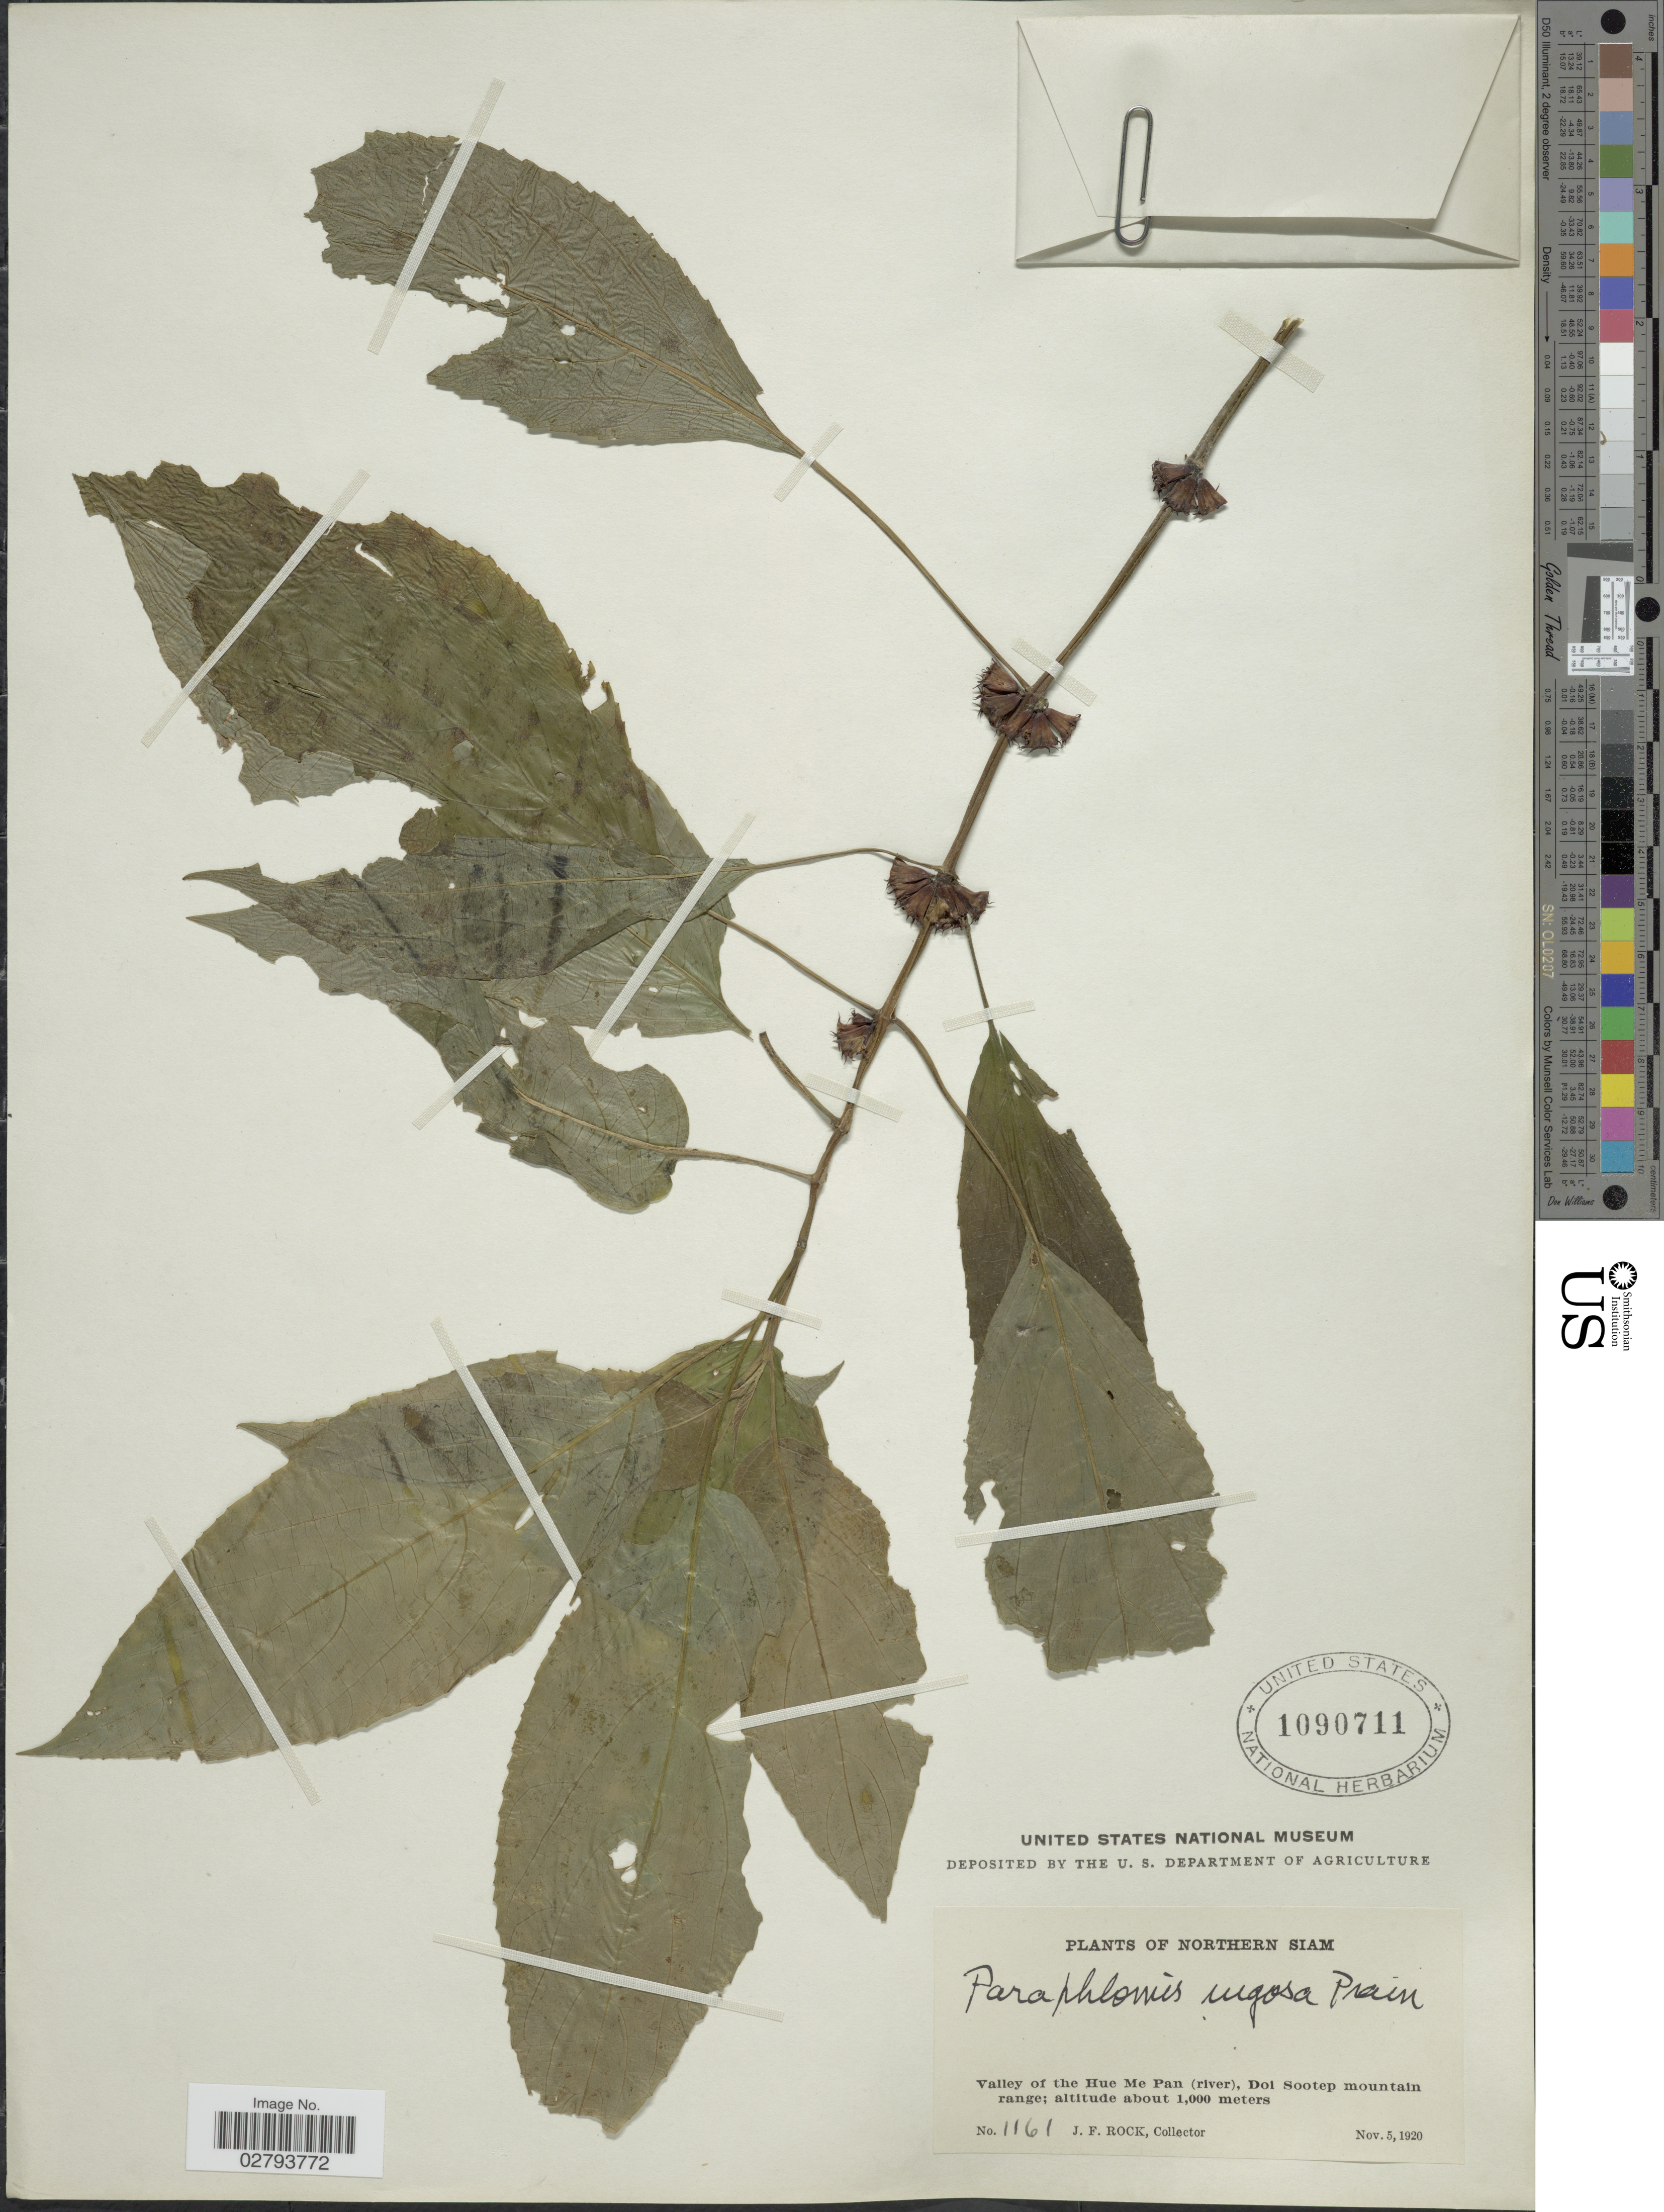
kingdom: Plantae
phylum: Tracheophyta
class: Magnoliopsida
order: Lamiales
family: Lamiaceae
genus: Paraphlomis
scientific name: Paraphlomis javanica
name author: (Blume) Prain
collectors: J. Rock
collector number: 1161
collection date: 1920-11-05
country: Thailand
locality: Northern Siam, Valley of the Hue Me Pan (river), Doi Sootep mountain range.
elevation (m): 1000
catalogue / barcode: US 1090711